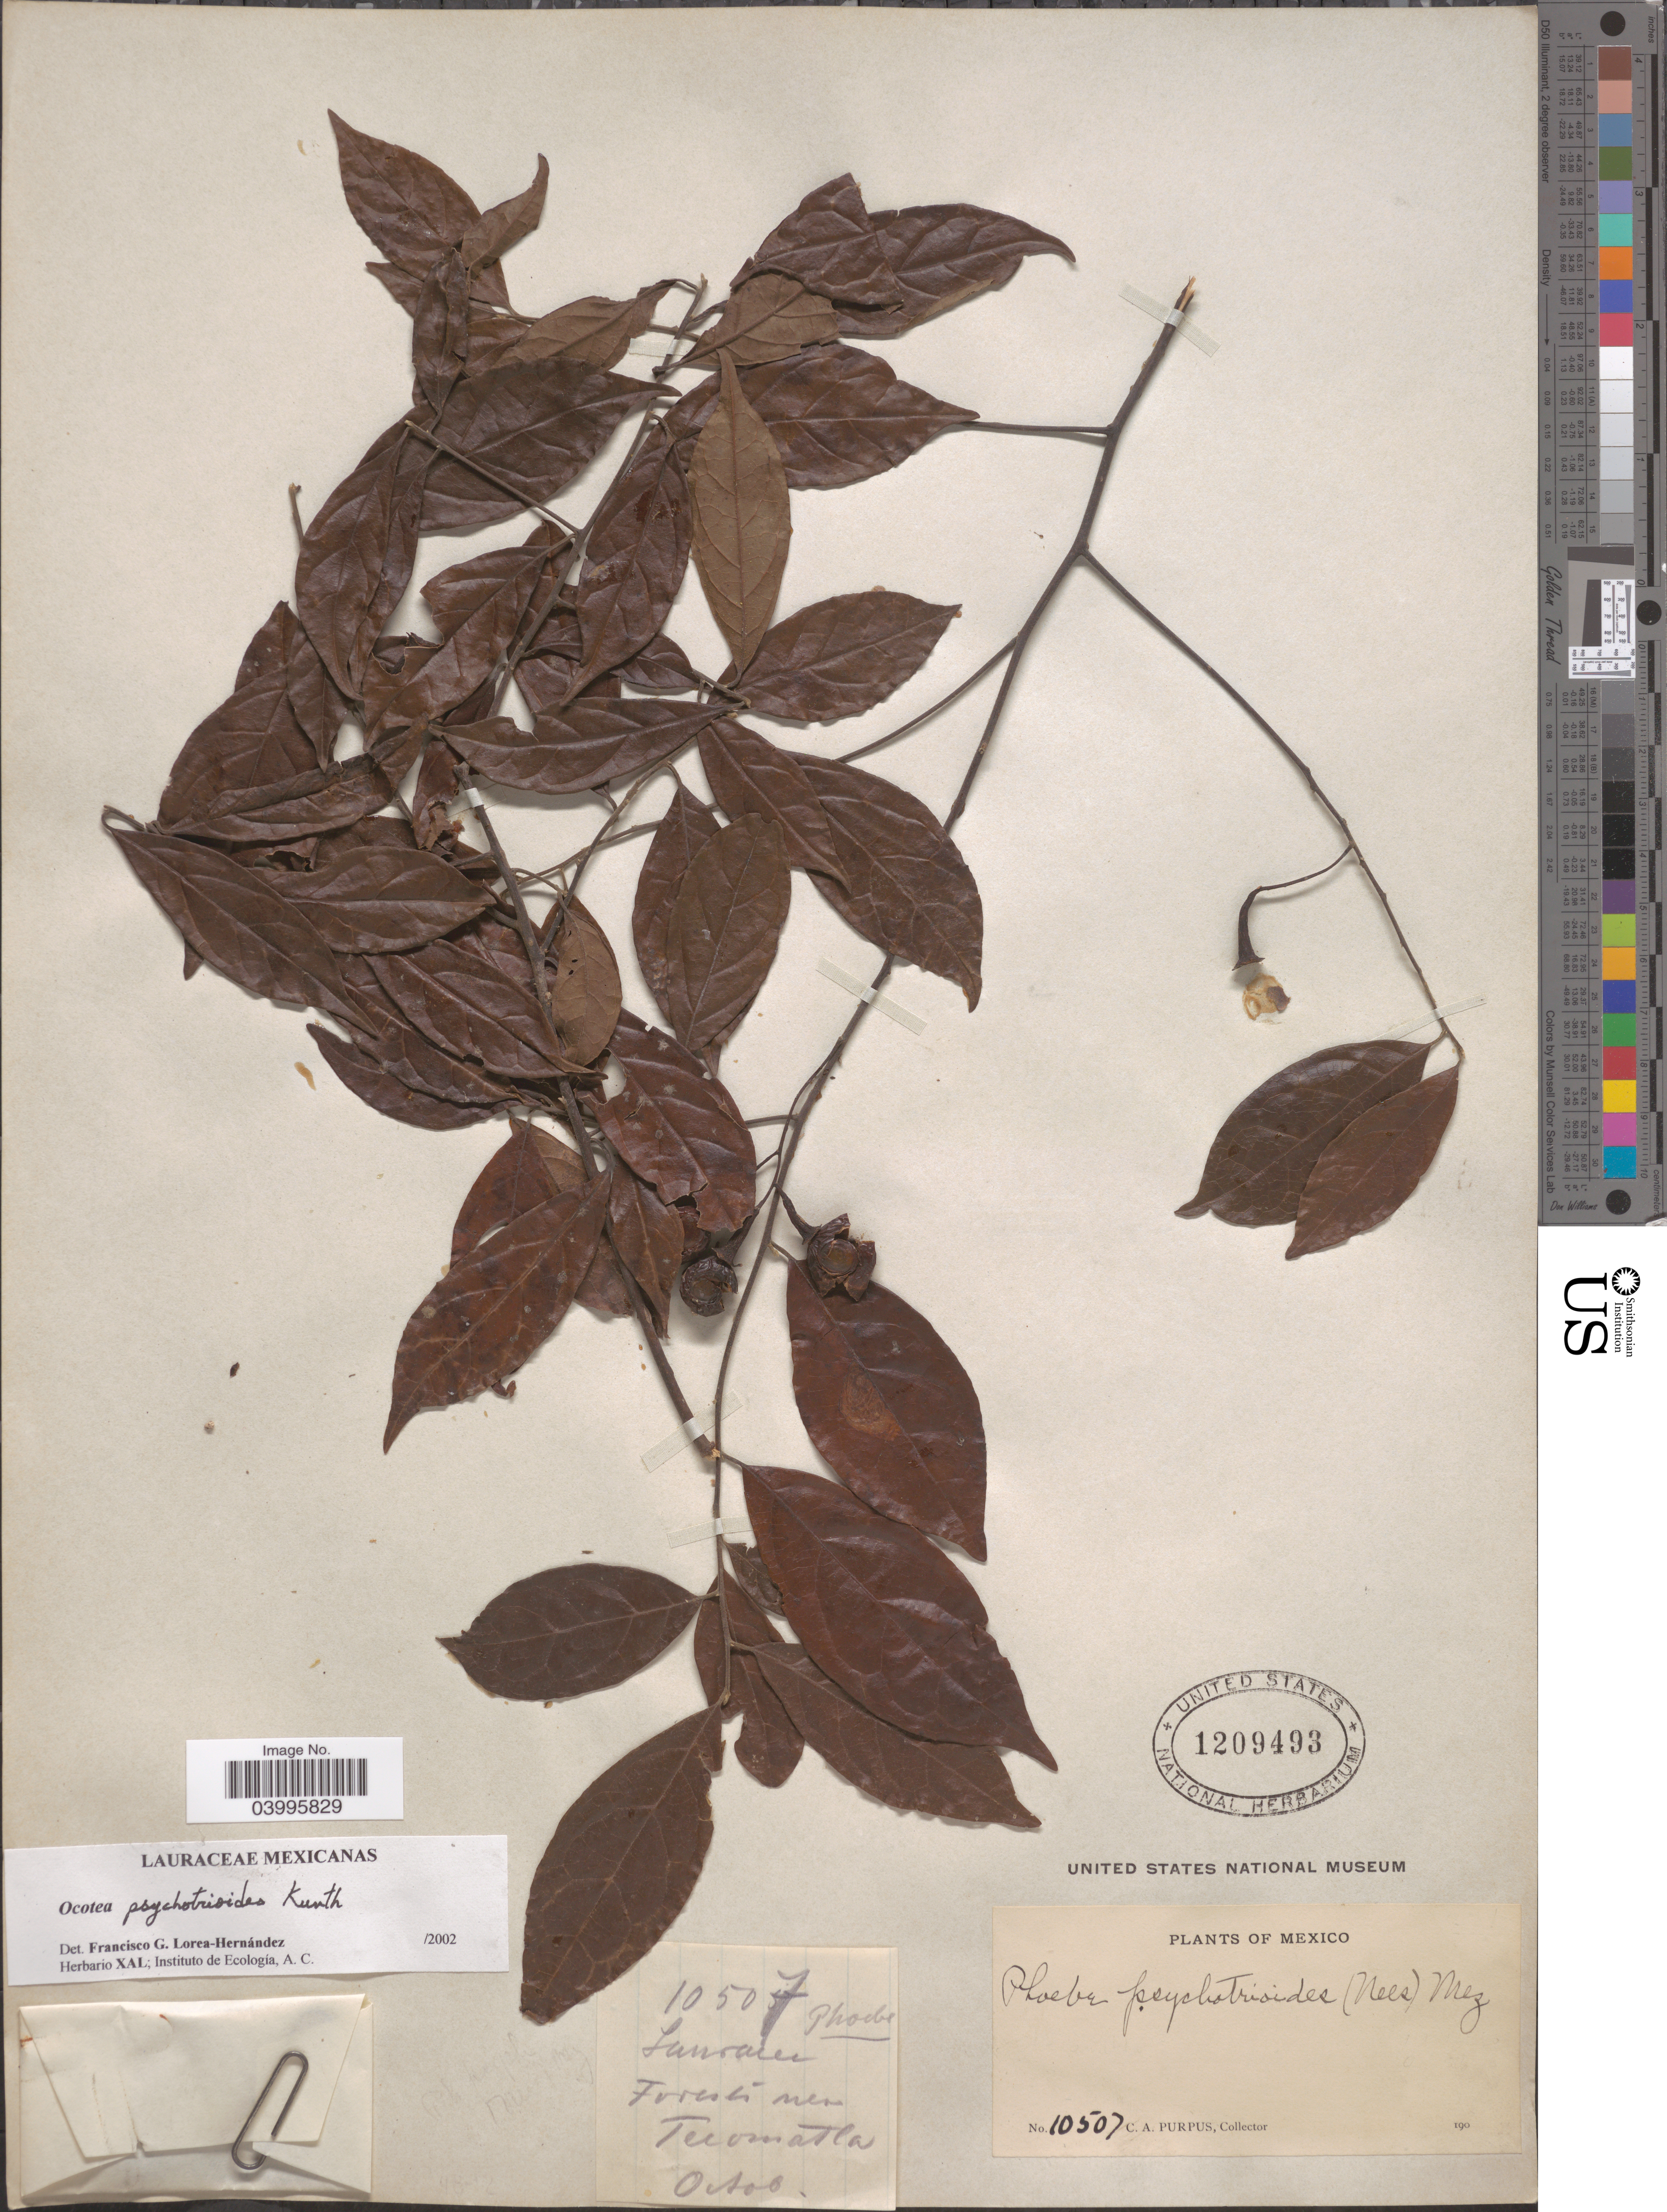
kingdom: Plantae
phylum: Tracheophyta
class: Magnoliopsida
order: Laurales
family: Lauraceae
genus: Ocotea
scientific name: Ocotea psychotrioides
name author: Kunth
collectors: C. A. Purpus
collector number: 10507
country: Mexico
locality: Forests near Tecomatla.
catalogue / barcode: US 1209493